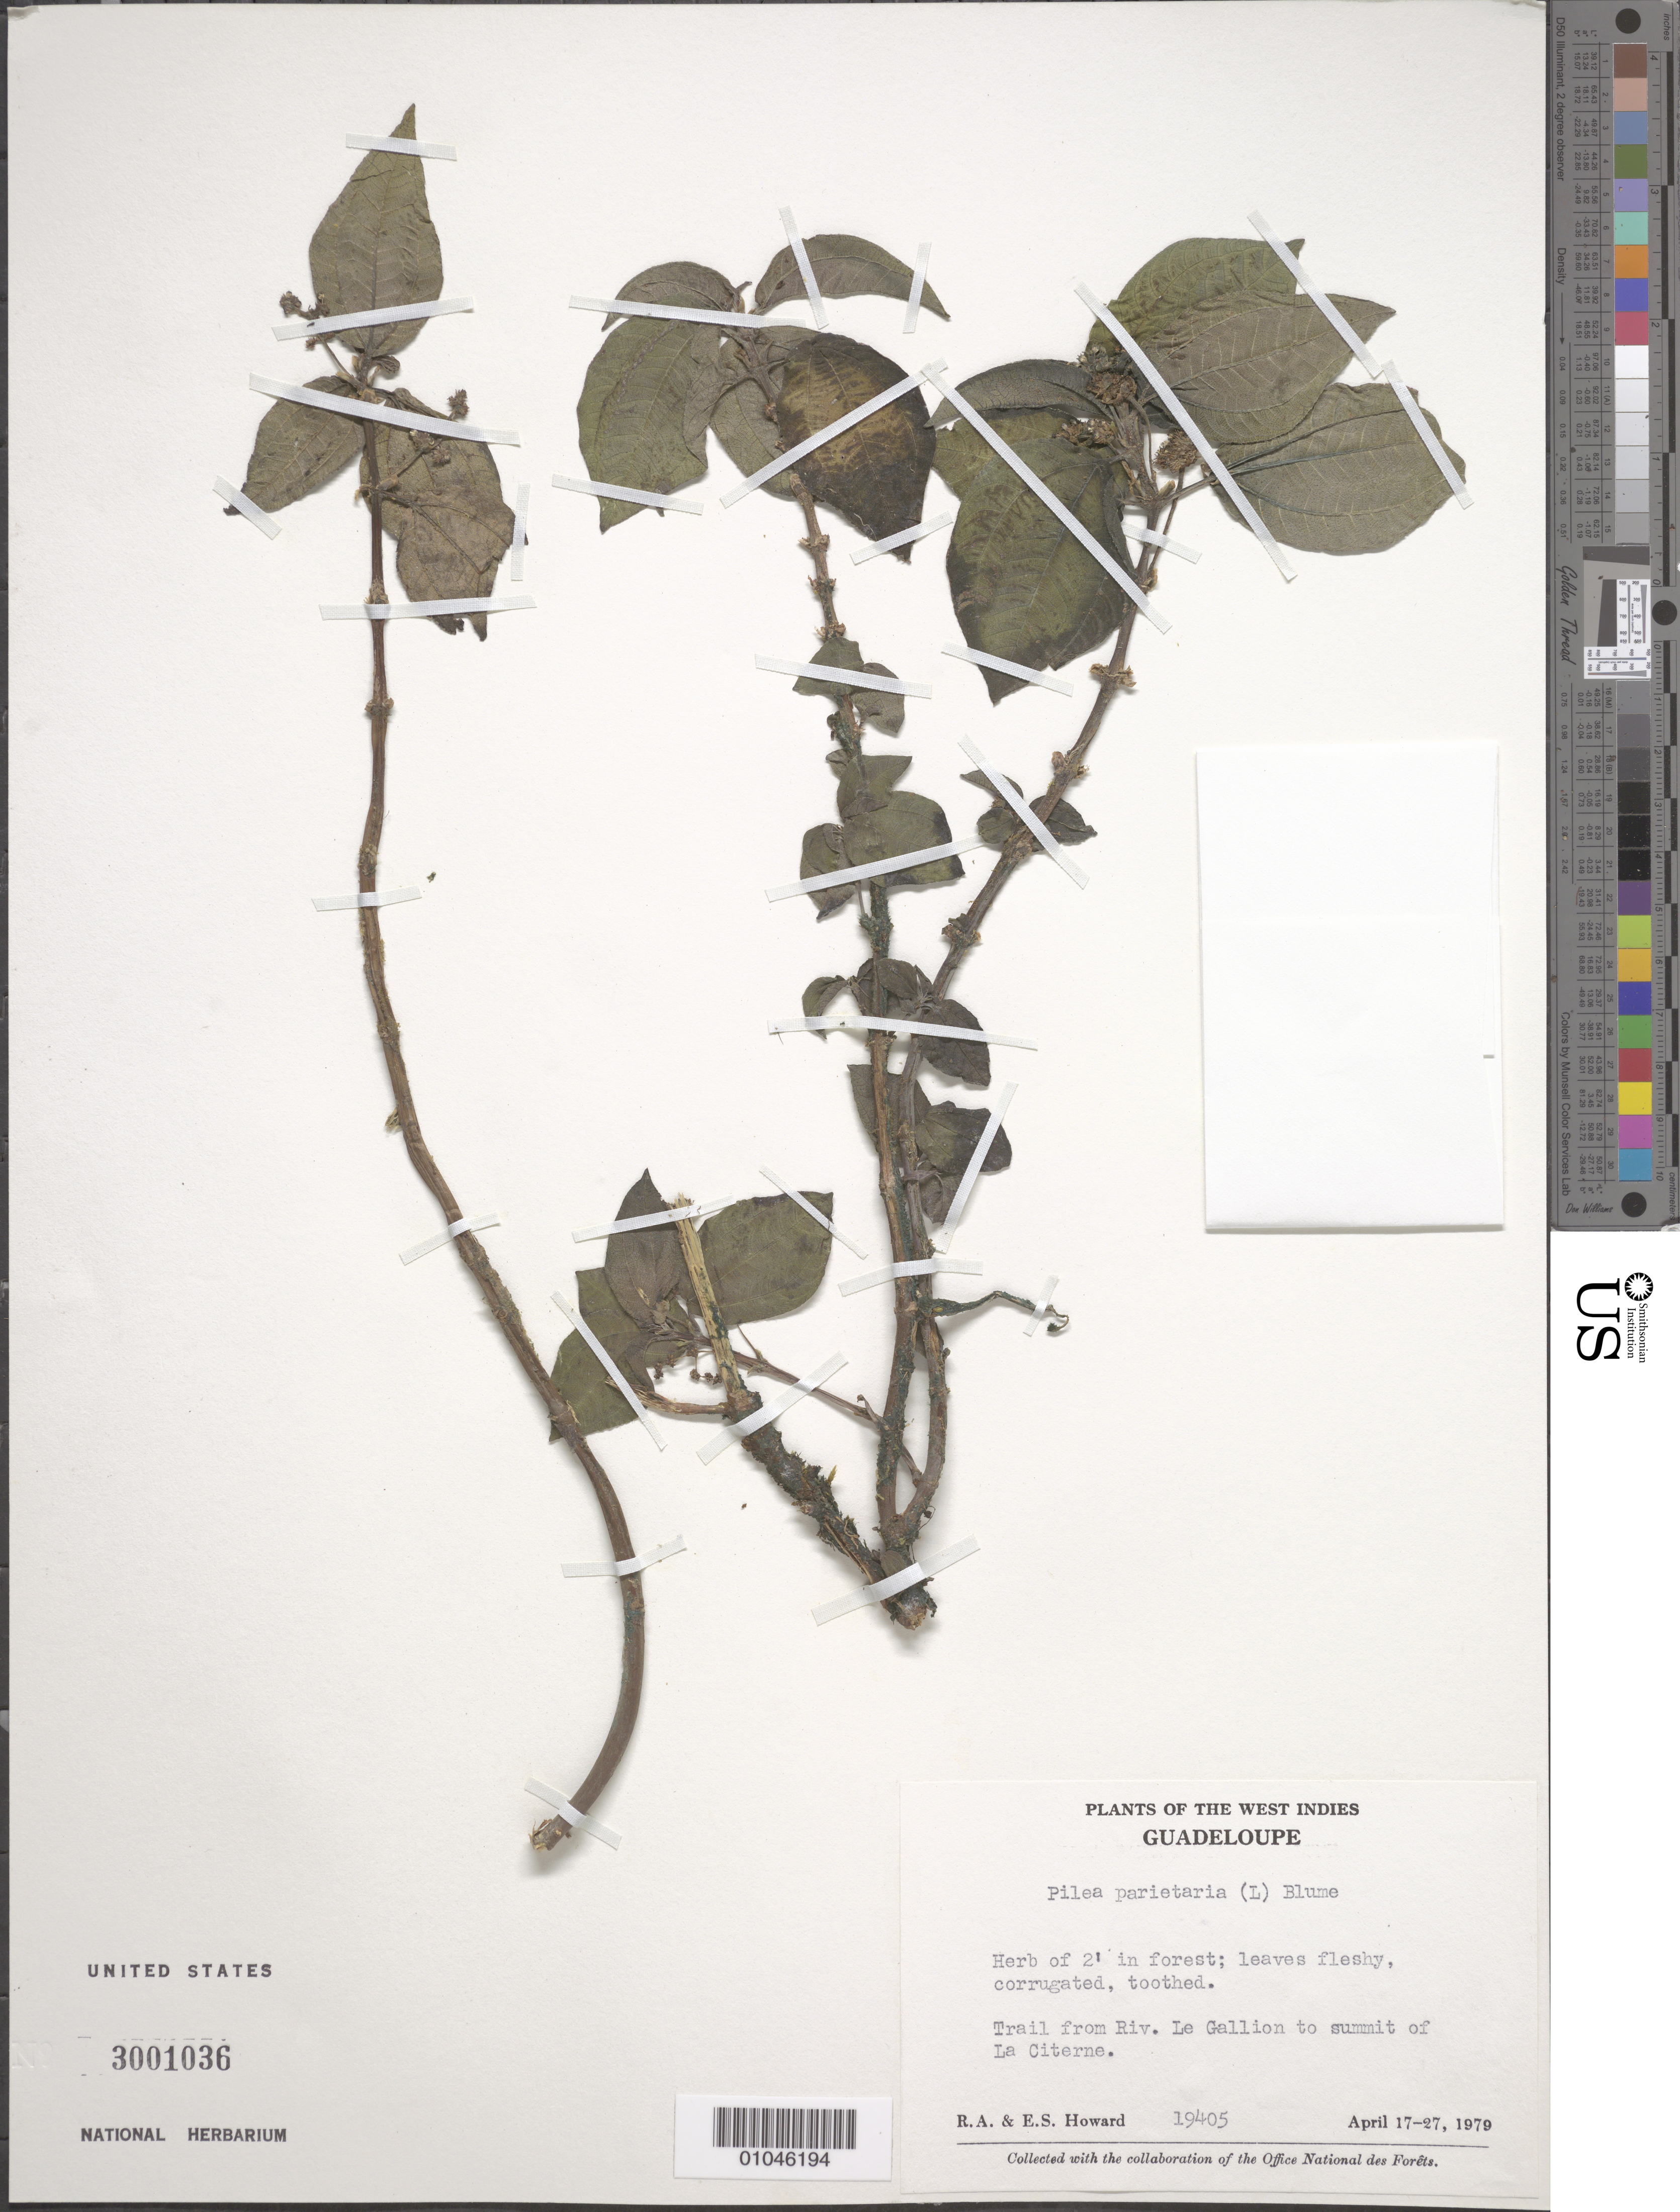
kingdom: Plantae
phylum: Tracheophyta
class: Magnoliopsida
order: Rosales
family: Urticaceae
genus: Pilea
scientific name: Pilea parietaria var. parietaria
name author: (L.) Blume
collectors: E. S. Howard & R. A. Howard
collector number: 19405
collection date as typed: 17 Apr 1979 to 27 Apr 1979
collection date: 1979-04-17/1979-04-27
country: Guadeloupe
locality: Trail from Riv. Le Gallion to summit of La Citerne.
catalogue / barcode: US 3001036